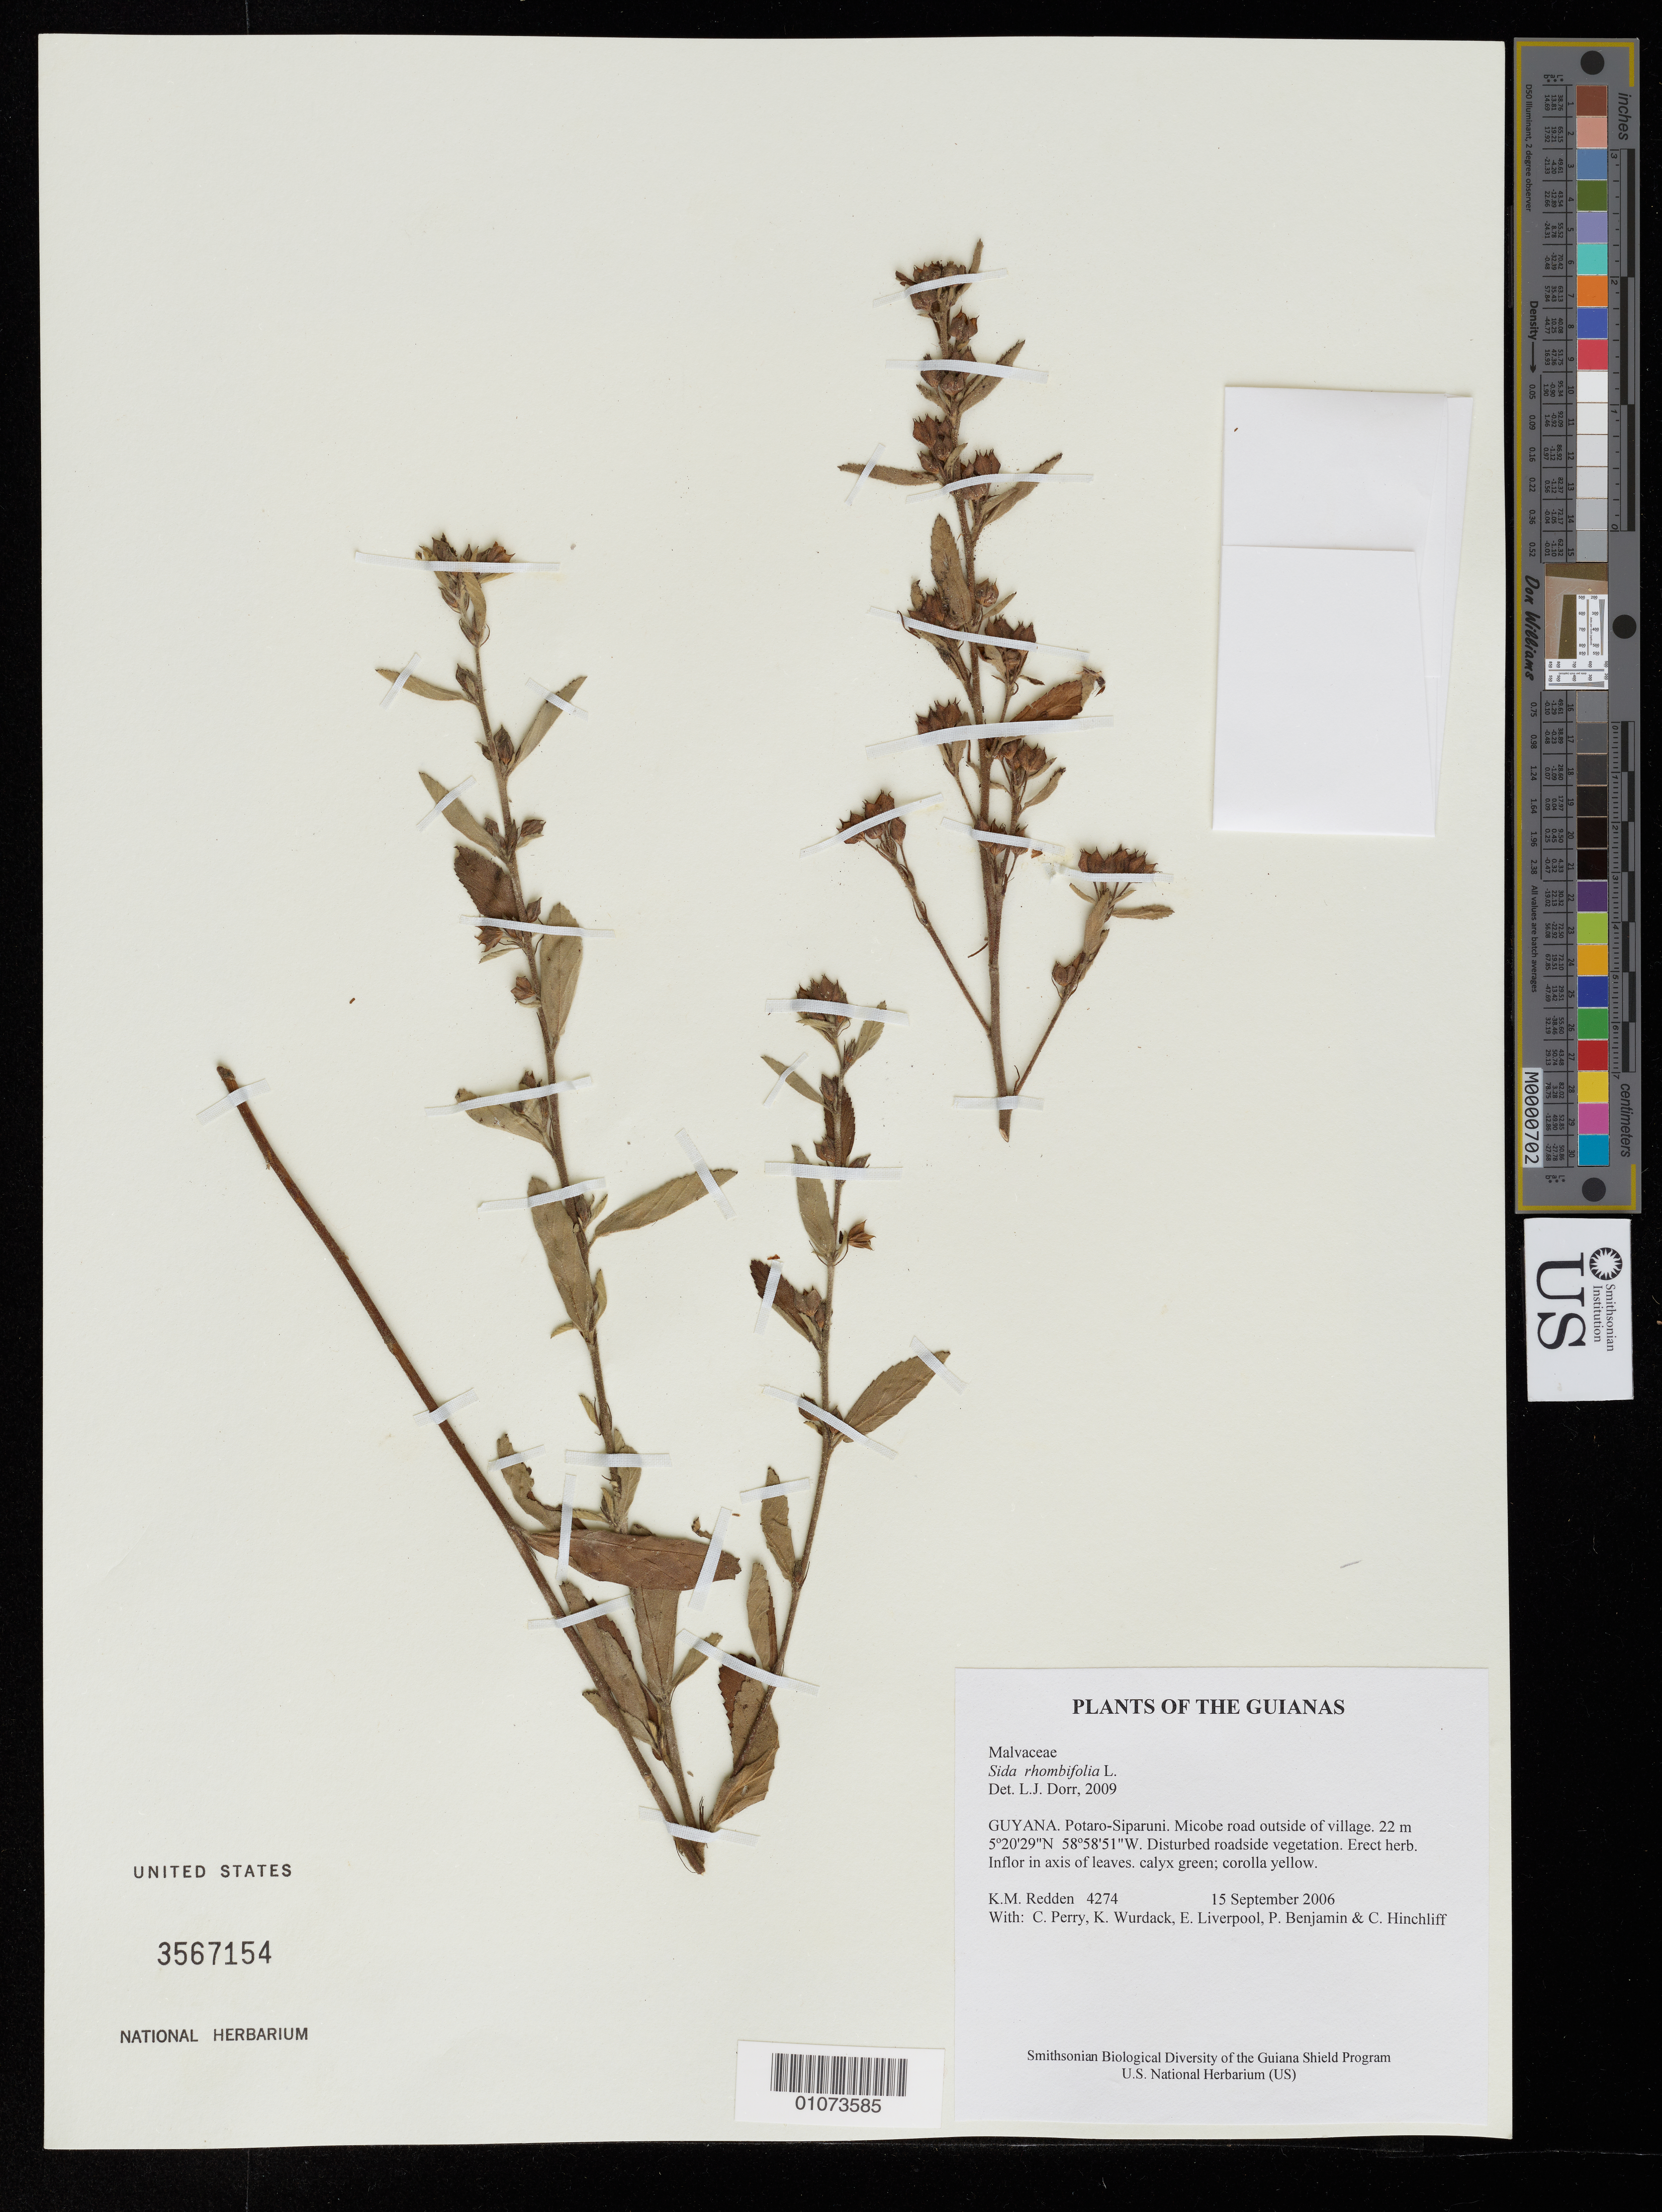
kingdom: Plantae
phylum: Tracheophyta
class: Magnoliopsida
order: Malvales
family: Malvaceae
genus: Sida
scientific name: Sida rhombifolia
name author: L.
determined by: Dorr, L. J., (BOT), Smithsonian Institution - National Museum of Natural History (UNITED STATES)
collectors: K. M. Redden, C. Perry, K. Wurdack, E. Liverpool, P. Benjamin & C. E. Hinchliff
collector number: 4274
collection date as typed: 15 September 2006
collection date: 2006-09-15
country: Guyana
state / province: Potaro-Siparuni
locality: Micobe road outside of village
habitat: Disturbed roadside vegetation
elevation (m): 22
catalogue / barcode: US 3567154